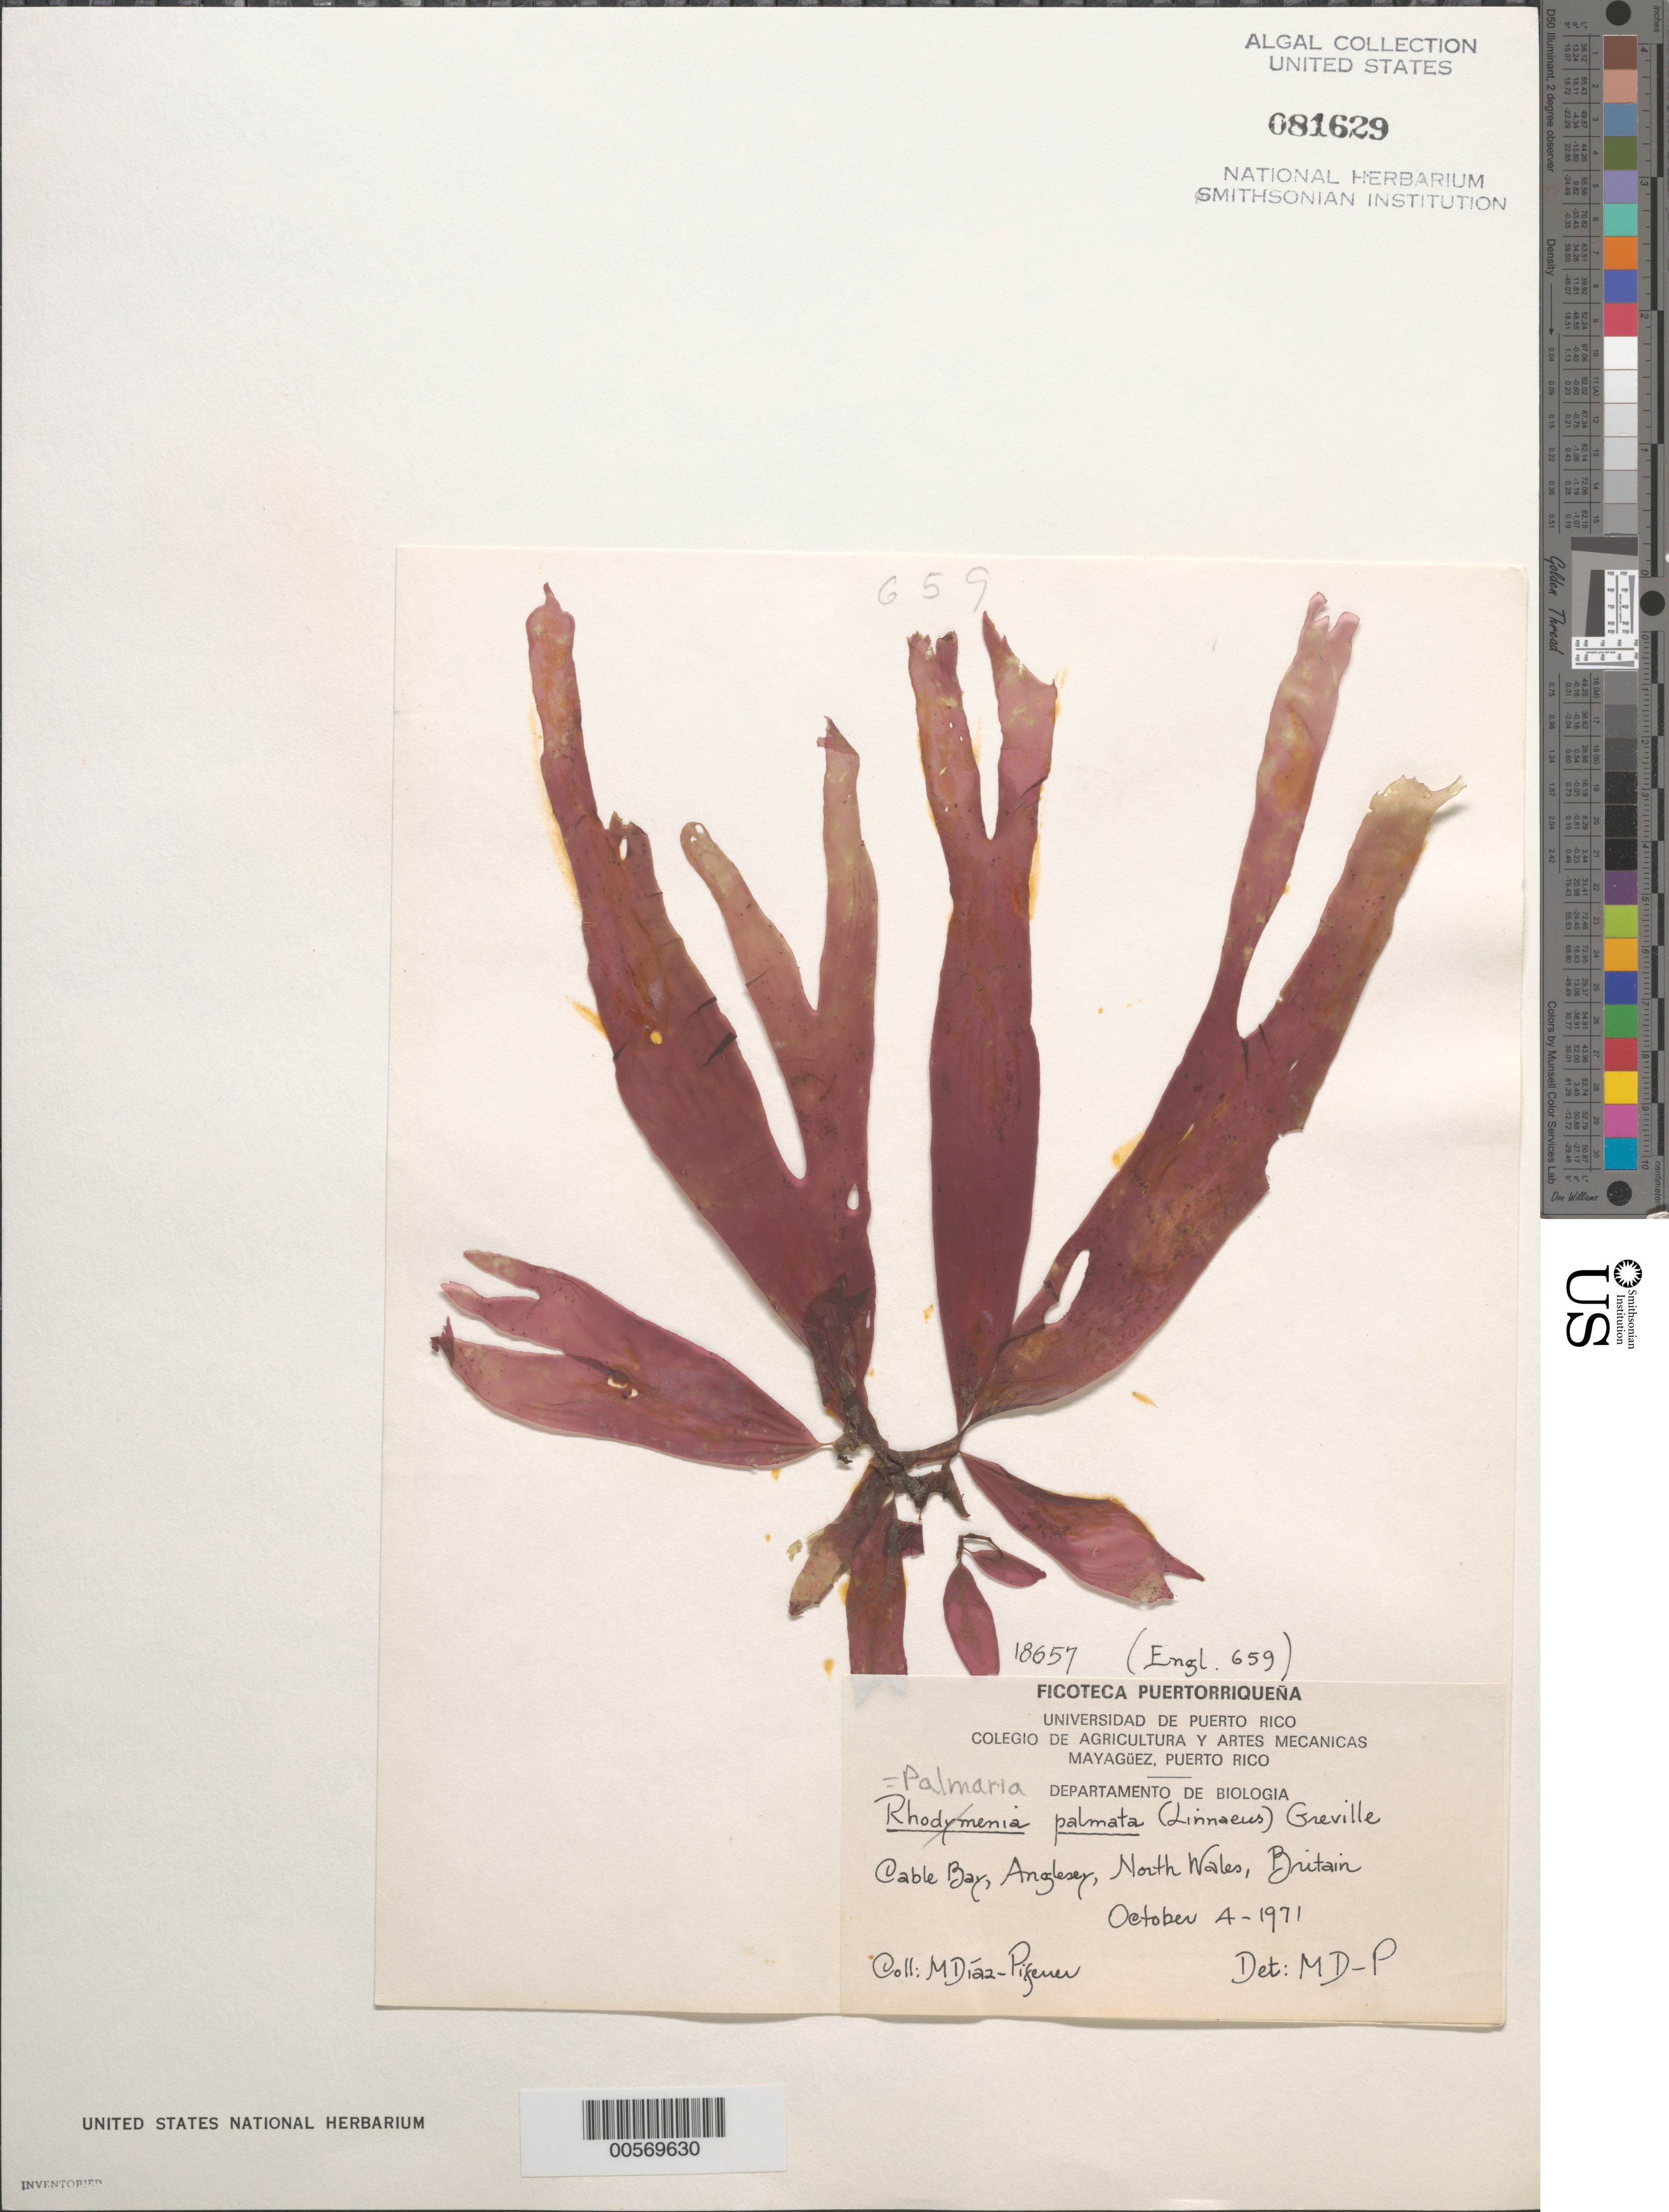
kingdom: Plantae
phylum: Rhodophyta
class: Florideophyceae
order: Palmariales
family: Palmariaceae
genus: Palmaria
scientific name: Palmaria palmata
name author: (L.) F. Weber & D. Mohr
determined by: Diaz-Piferrer, M.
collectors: M. Diaz-Piferrer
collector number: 18627 & ENGL. 659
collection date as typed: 04 Oct 1971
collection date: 1971-10-04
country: United Kingdom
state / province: Wales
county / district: Gwynedd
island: Anglesey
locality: Cable Bay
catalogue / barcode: US 81629